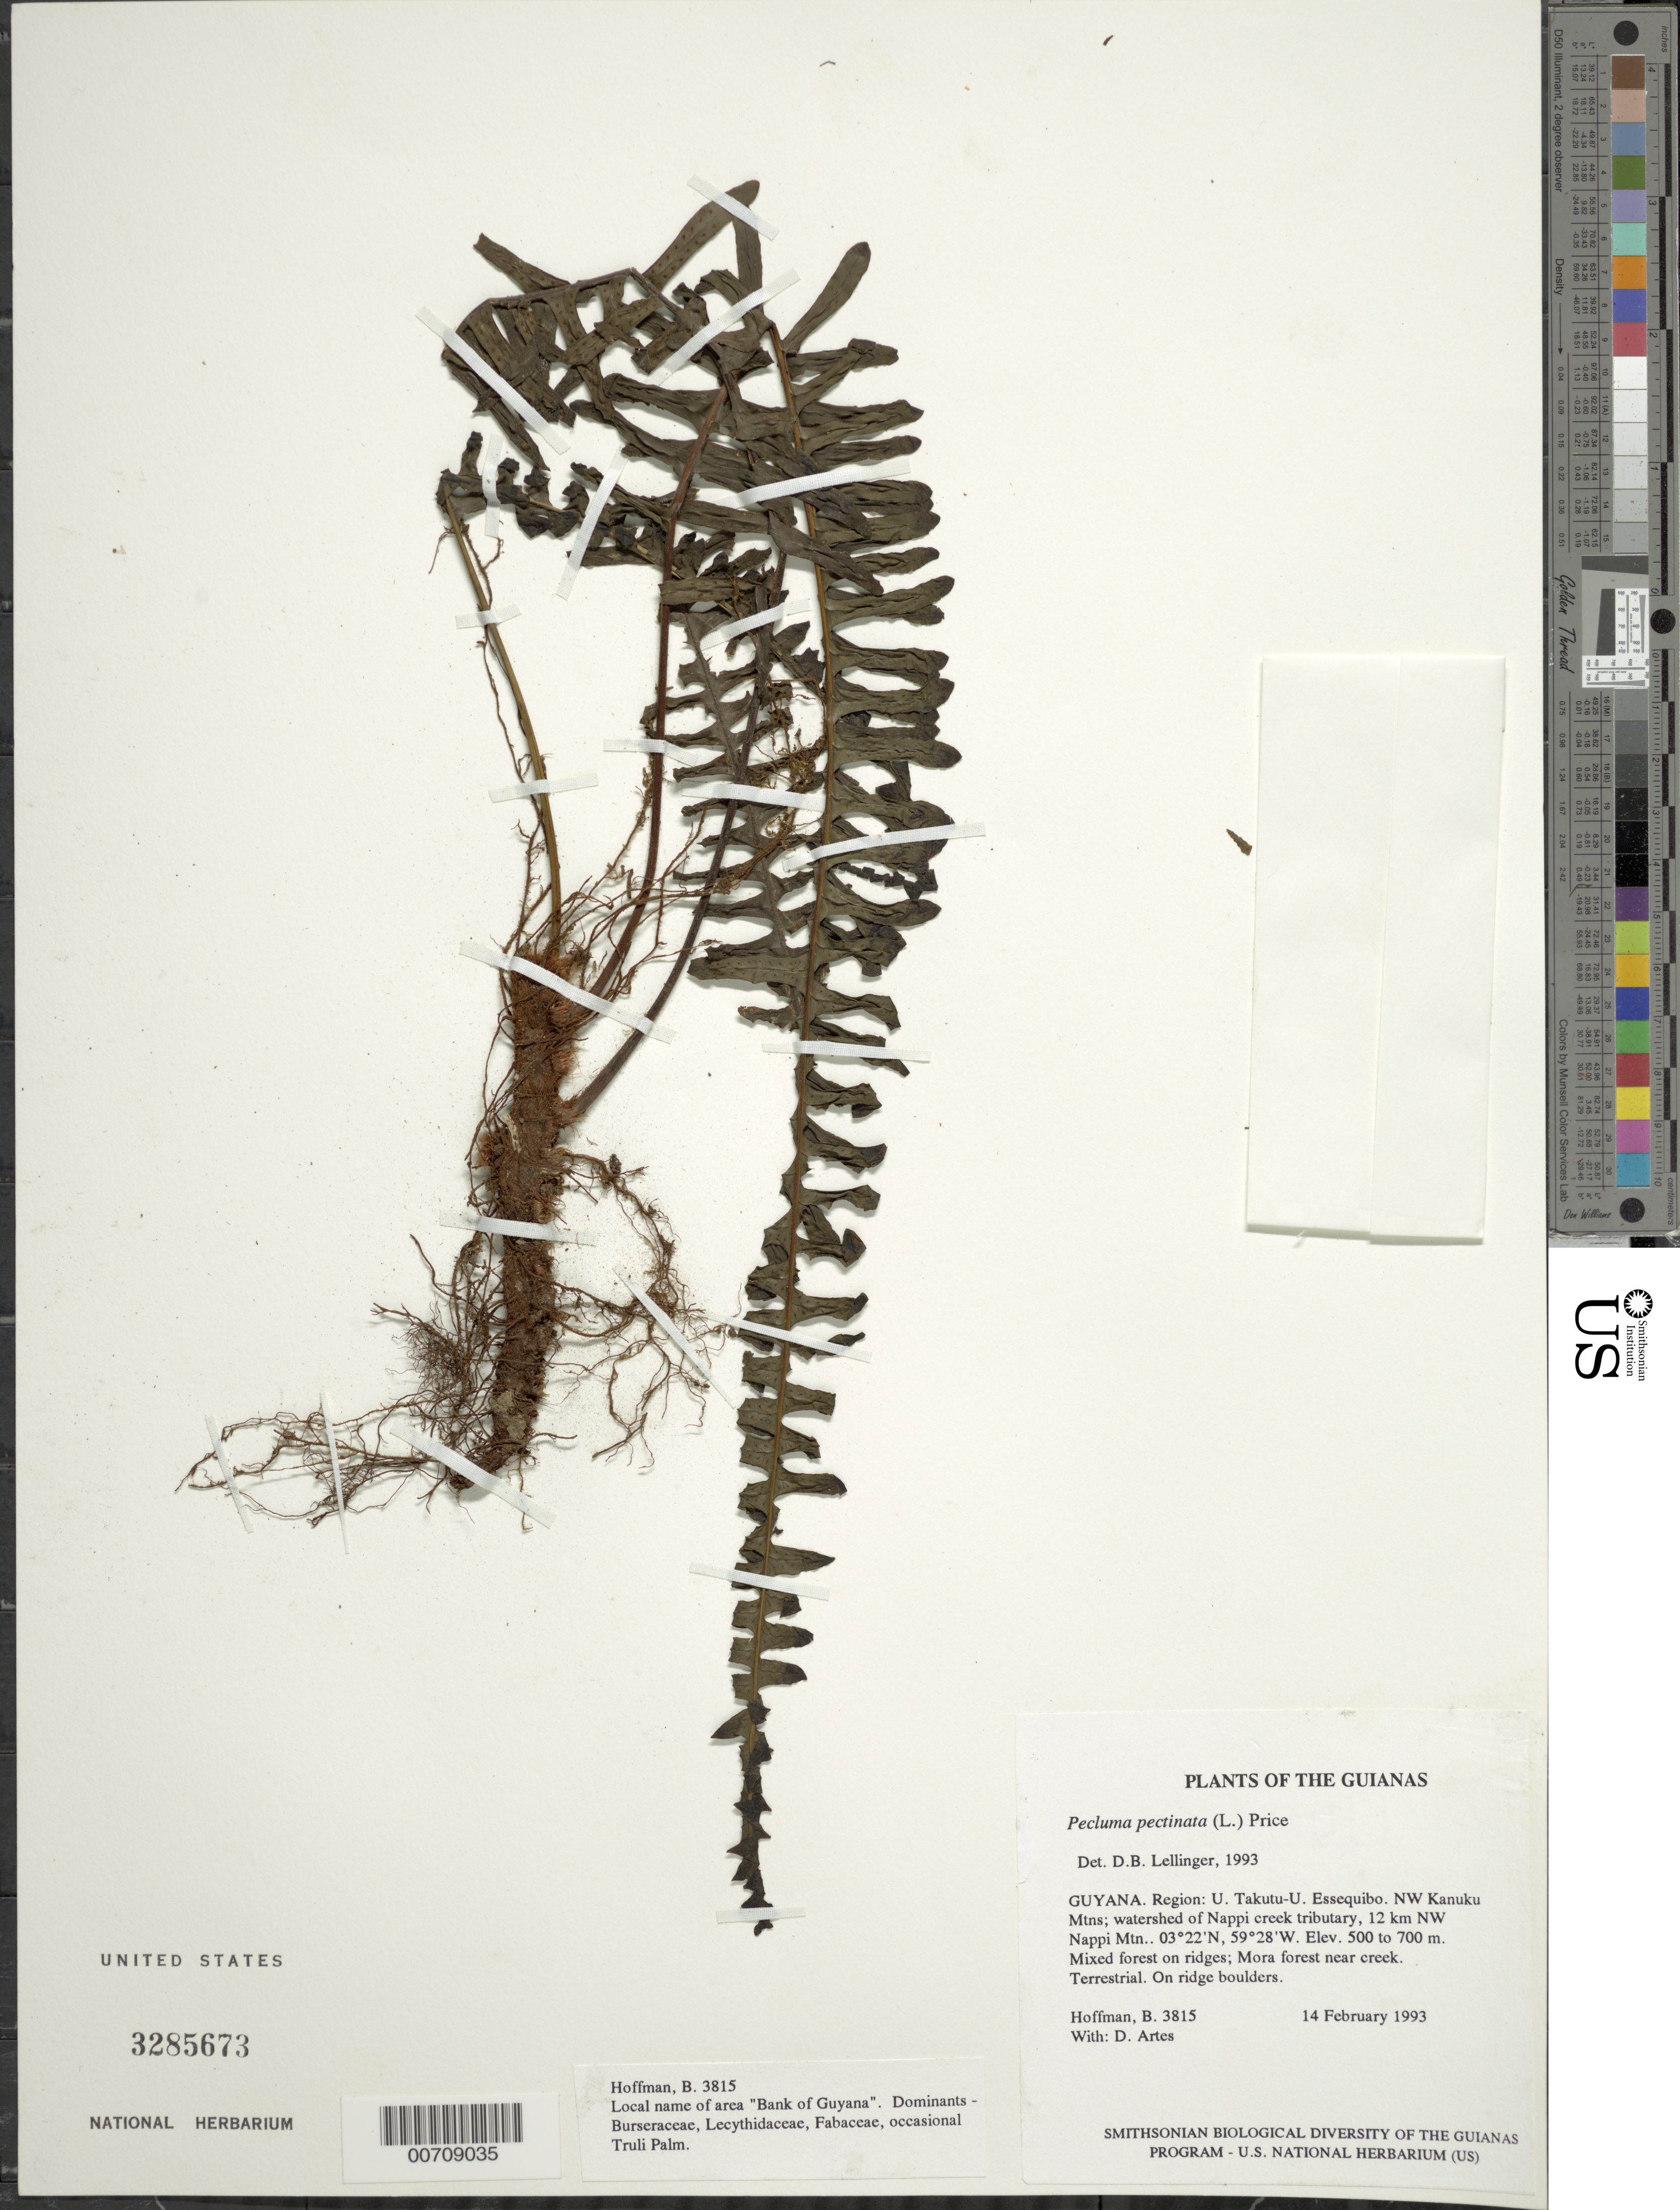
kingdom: Plantae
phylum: Tracheophyta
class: Polypodiopsida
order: Polypodiales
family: Polypodiaceae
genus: Pecluma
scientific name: Pecluma pectinata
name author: (L.) M.G. Price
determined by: Lellinger, David B., (BOT), Smithsonian Institution - National Museum of Natural History (UNITED STATES)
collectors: B. Hoffman & D. Artes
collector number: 3815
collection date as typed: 14 February 1993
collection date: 1993-02-14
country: Guyana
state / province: U. Takutu-U. Essequibo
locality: NW Kanuku Mountains; watershed of Nappi creek tributary, 12 km NE of Nappi Mountain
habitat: Mixed forest on ridges; Mora forest near creek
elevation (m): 500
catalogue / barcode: US 3285673